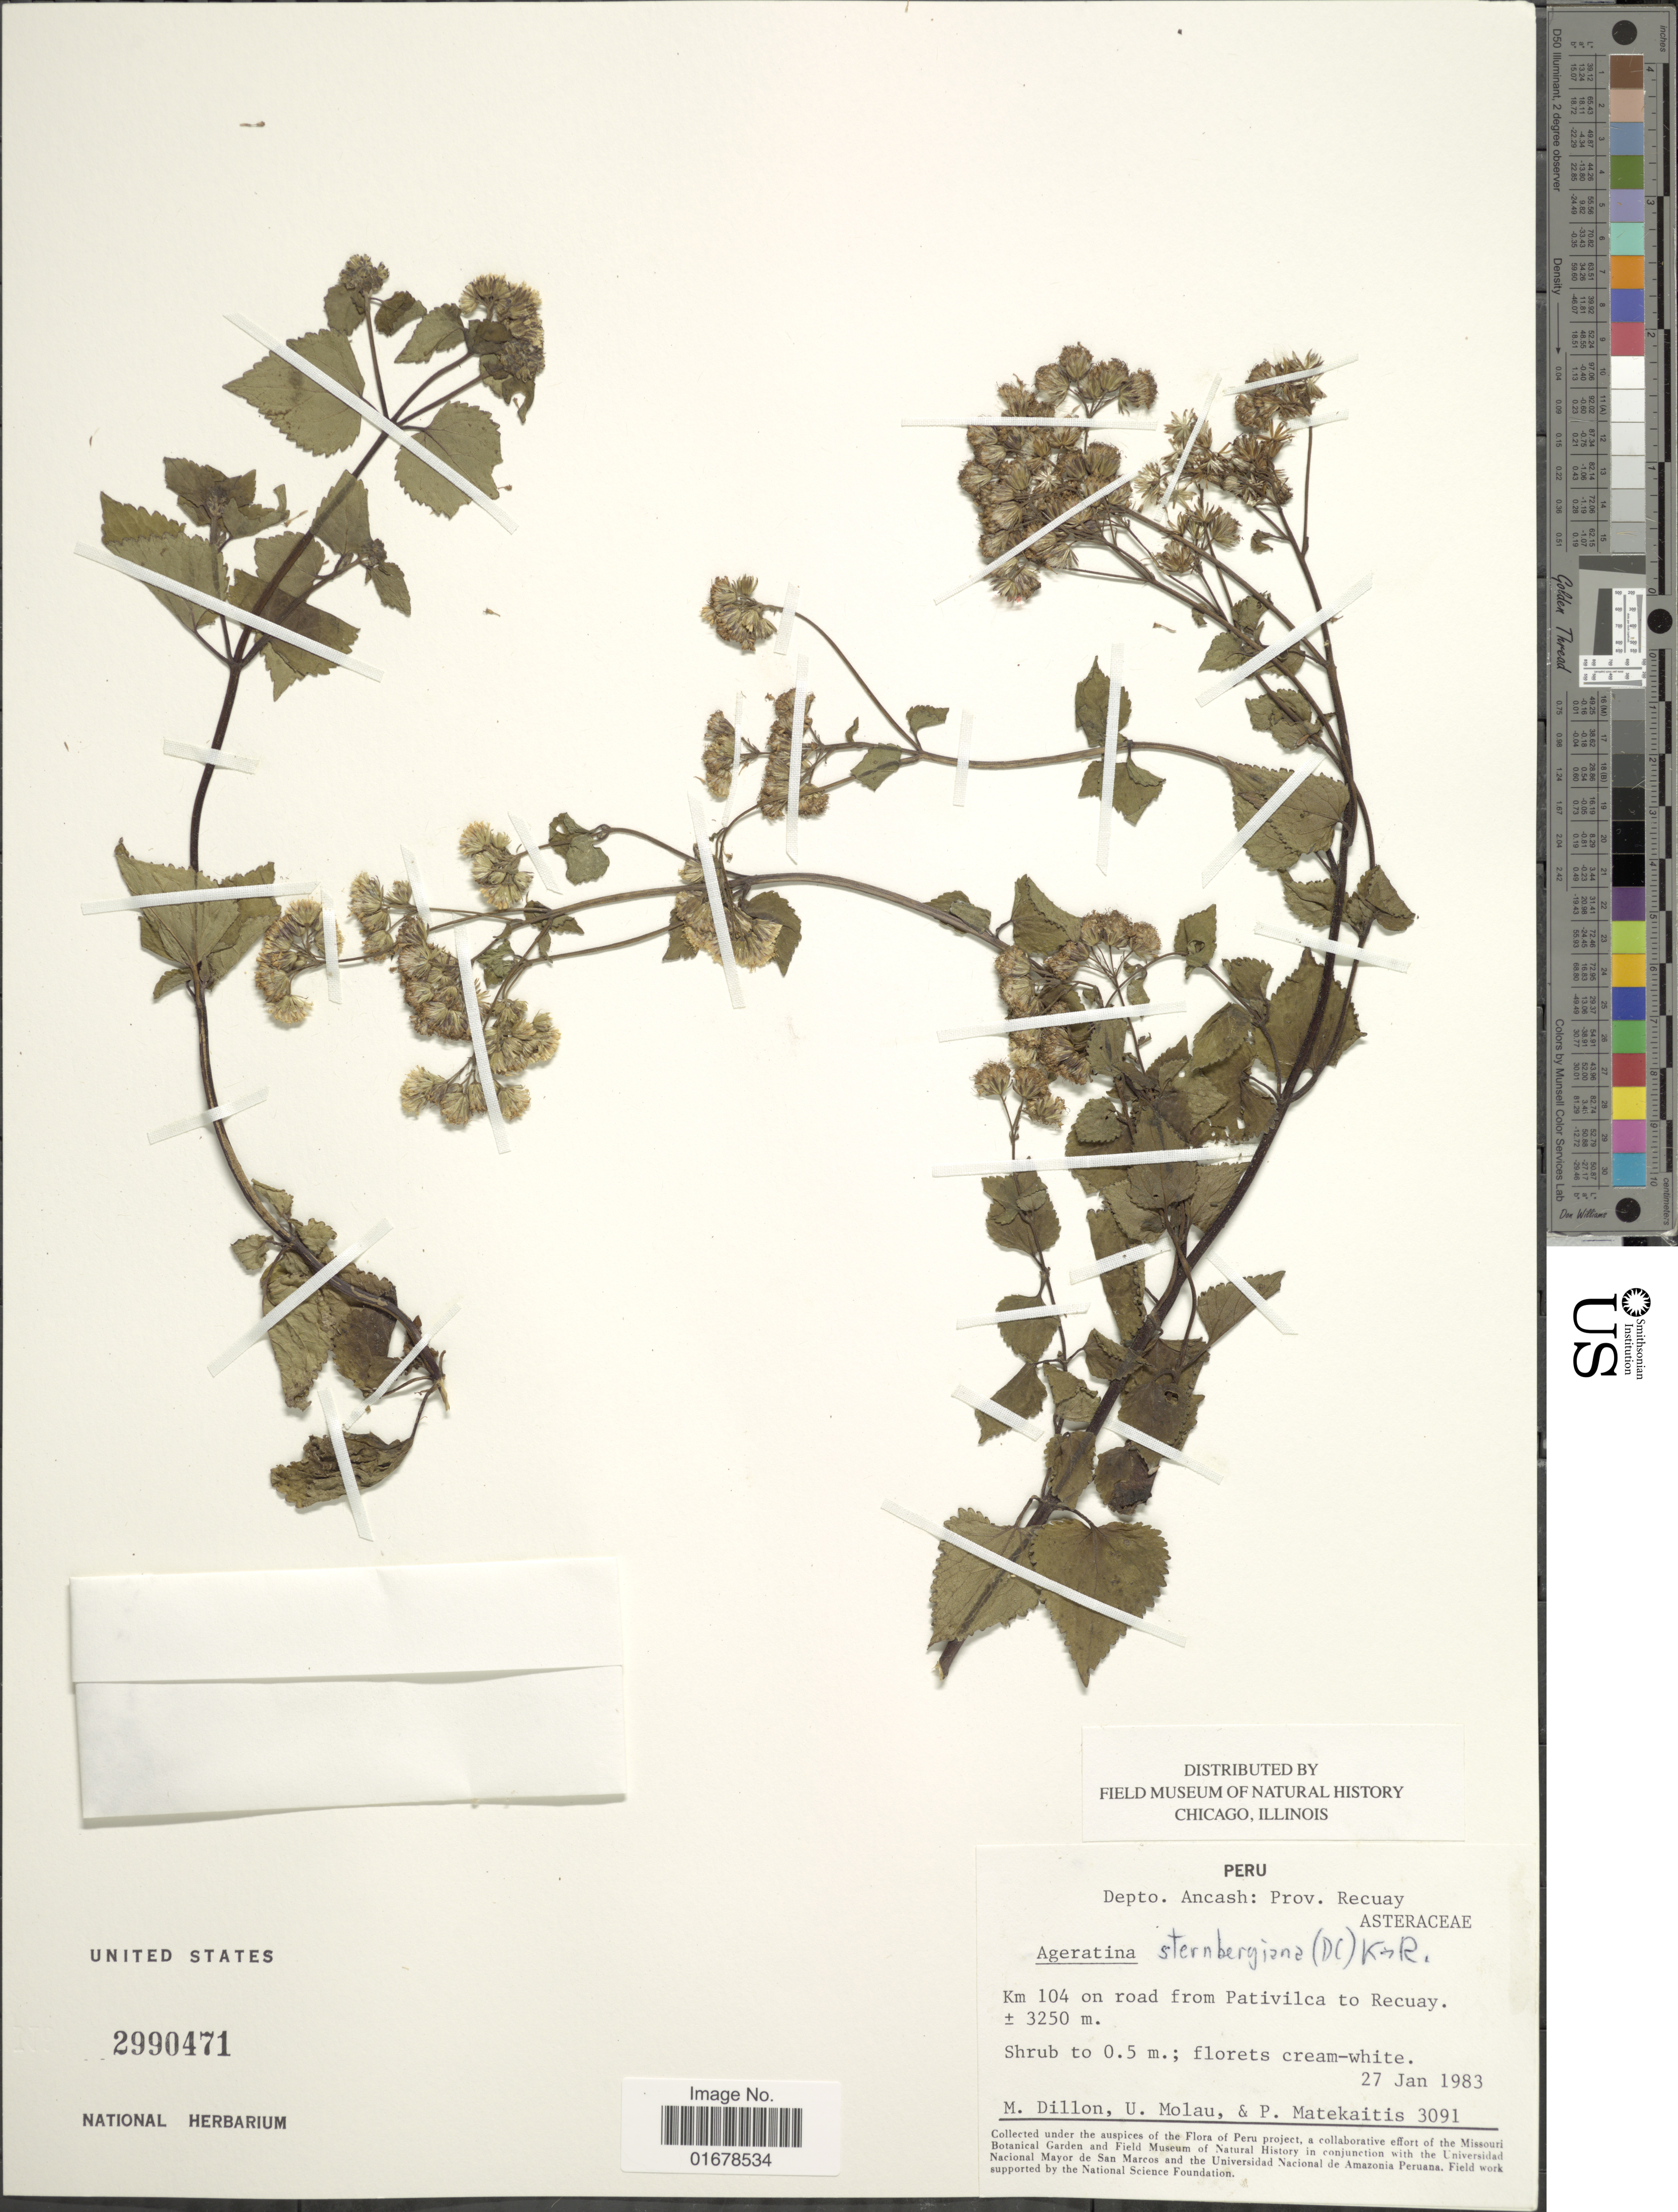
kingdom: Plantae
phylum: Tracheophyta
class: Magnoliopsida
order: Asterales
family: Asteraceae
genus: Ageratina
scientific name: Ageratina sternbergiana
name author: (DC.) R.M. King & H. Rob.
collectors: M. O. Dillon, U. Molau & P. Matekaitis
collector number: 3091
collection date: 1983-01-27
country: Peru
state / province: Ancash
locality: Depto. Ancash, Prov. Recuay, Km 104 on road from Pativilca to Recuay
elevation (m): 3250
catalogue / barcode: US 2990471